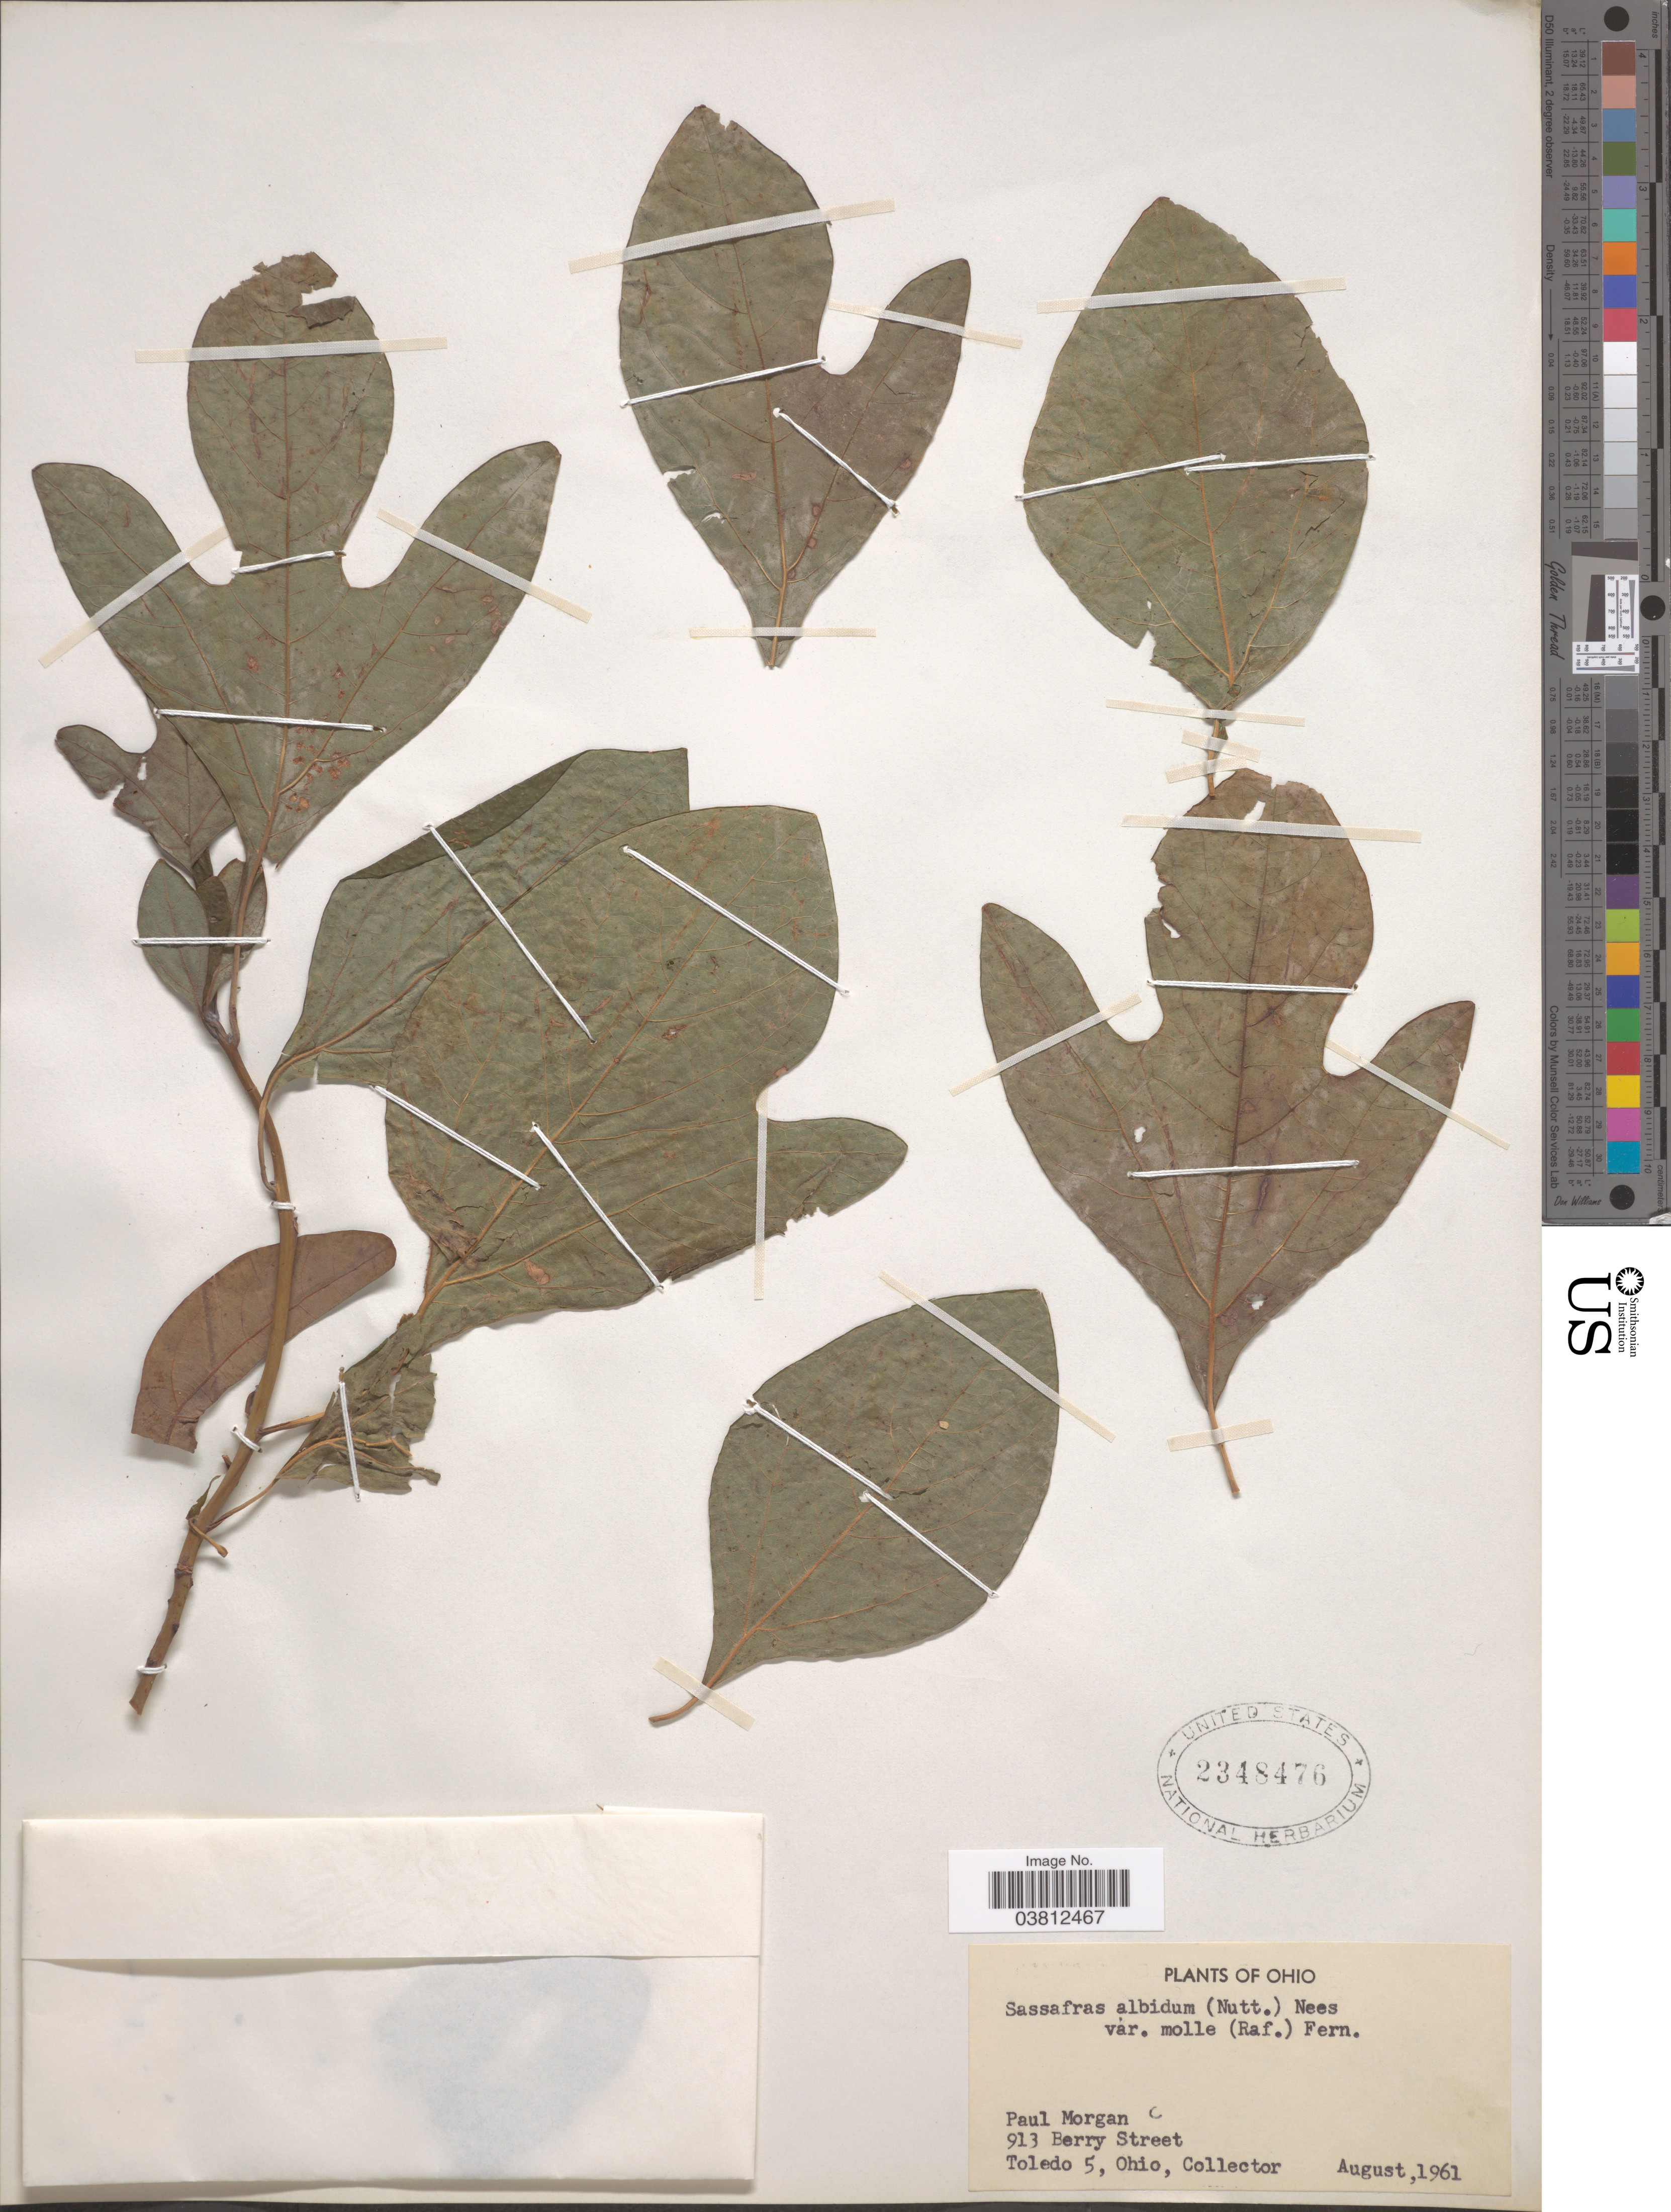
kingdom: Plantae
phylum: Tracheophyta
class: Magnoliopsida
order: Laurales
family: Lauraceae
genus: Sassafras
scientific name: Sassafras albidum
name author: (Nutt.) Nees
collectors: P. Morgan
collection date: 1961-08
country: United States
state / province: Ohio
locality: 913 Berry Street. Toledo 5.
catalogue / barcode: US 2348476